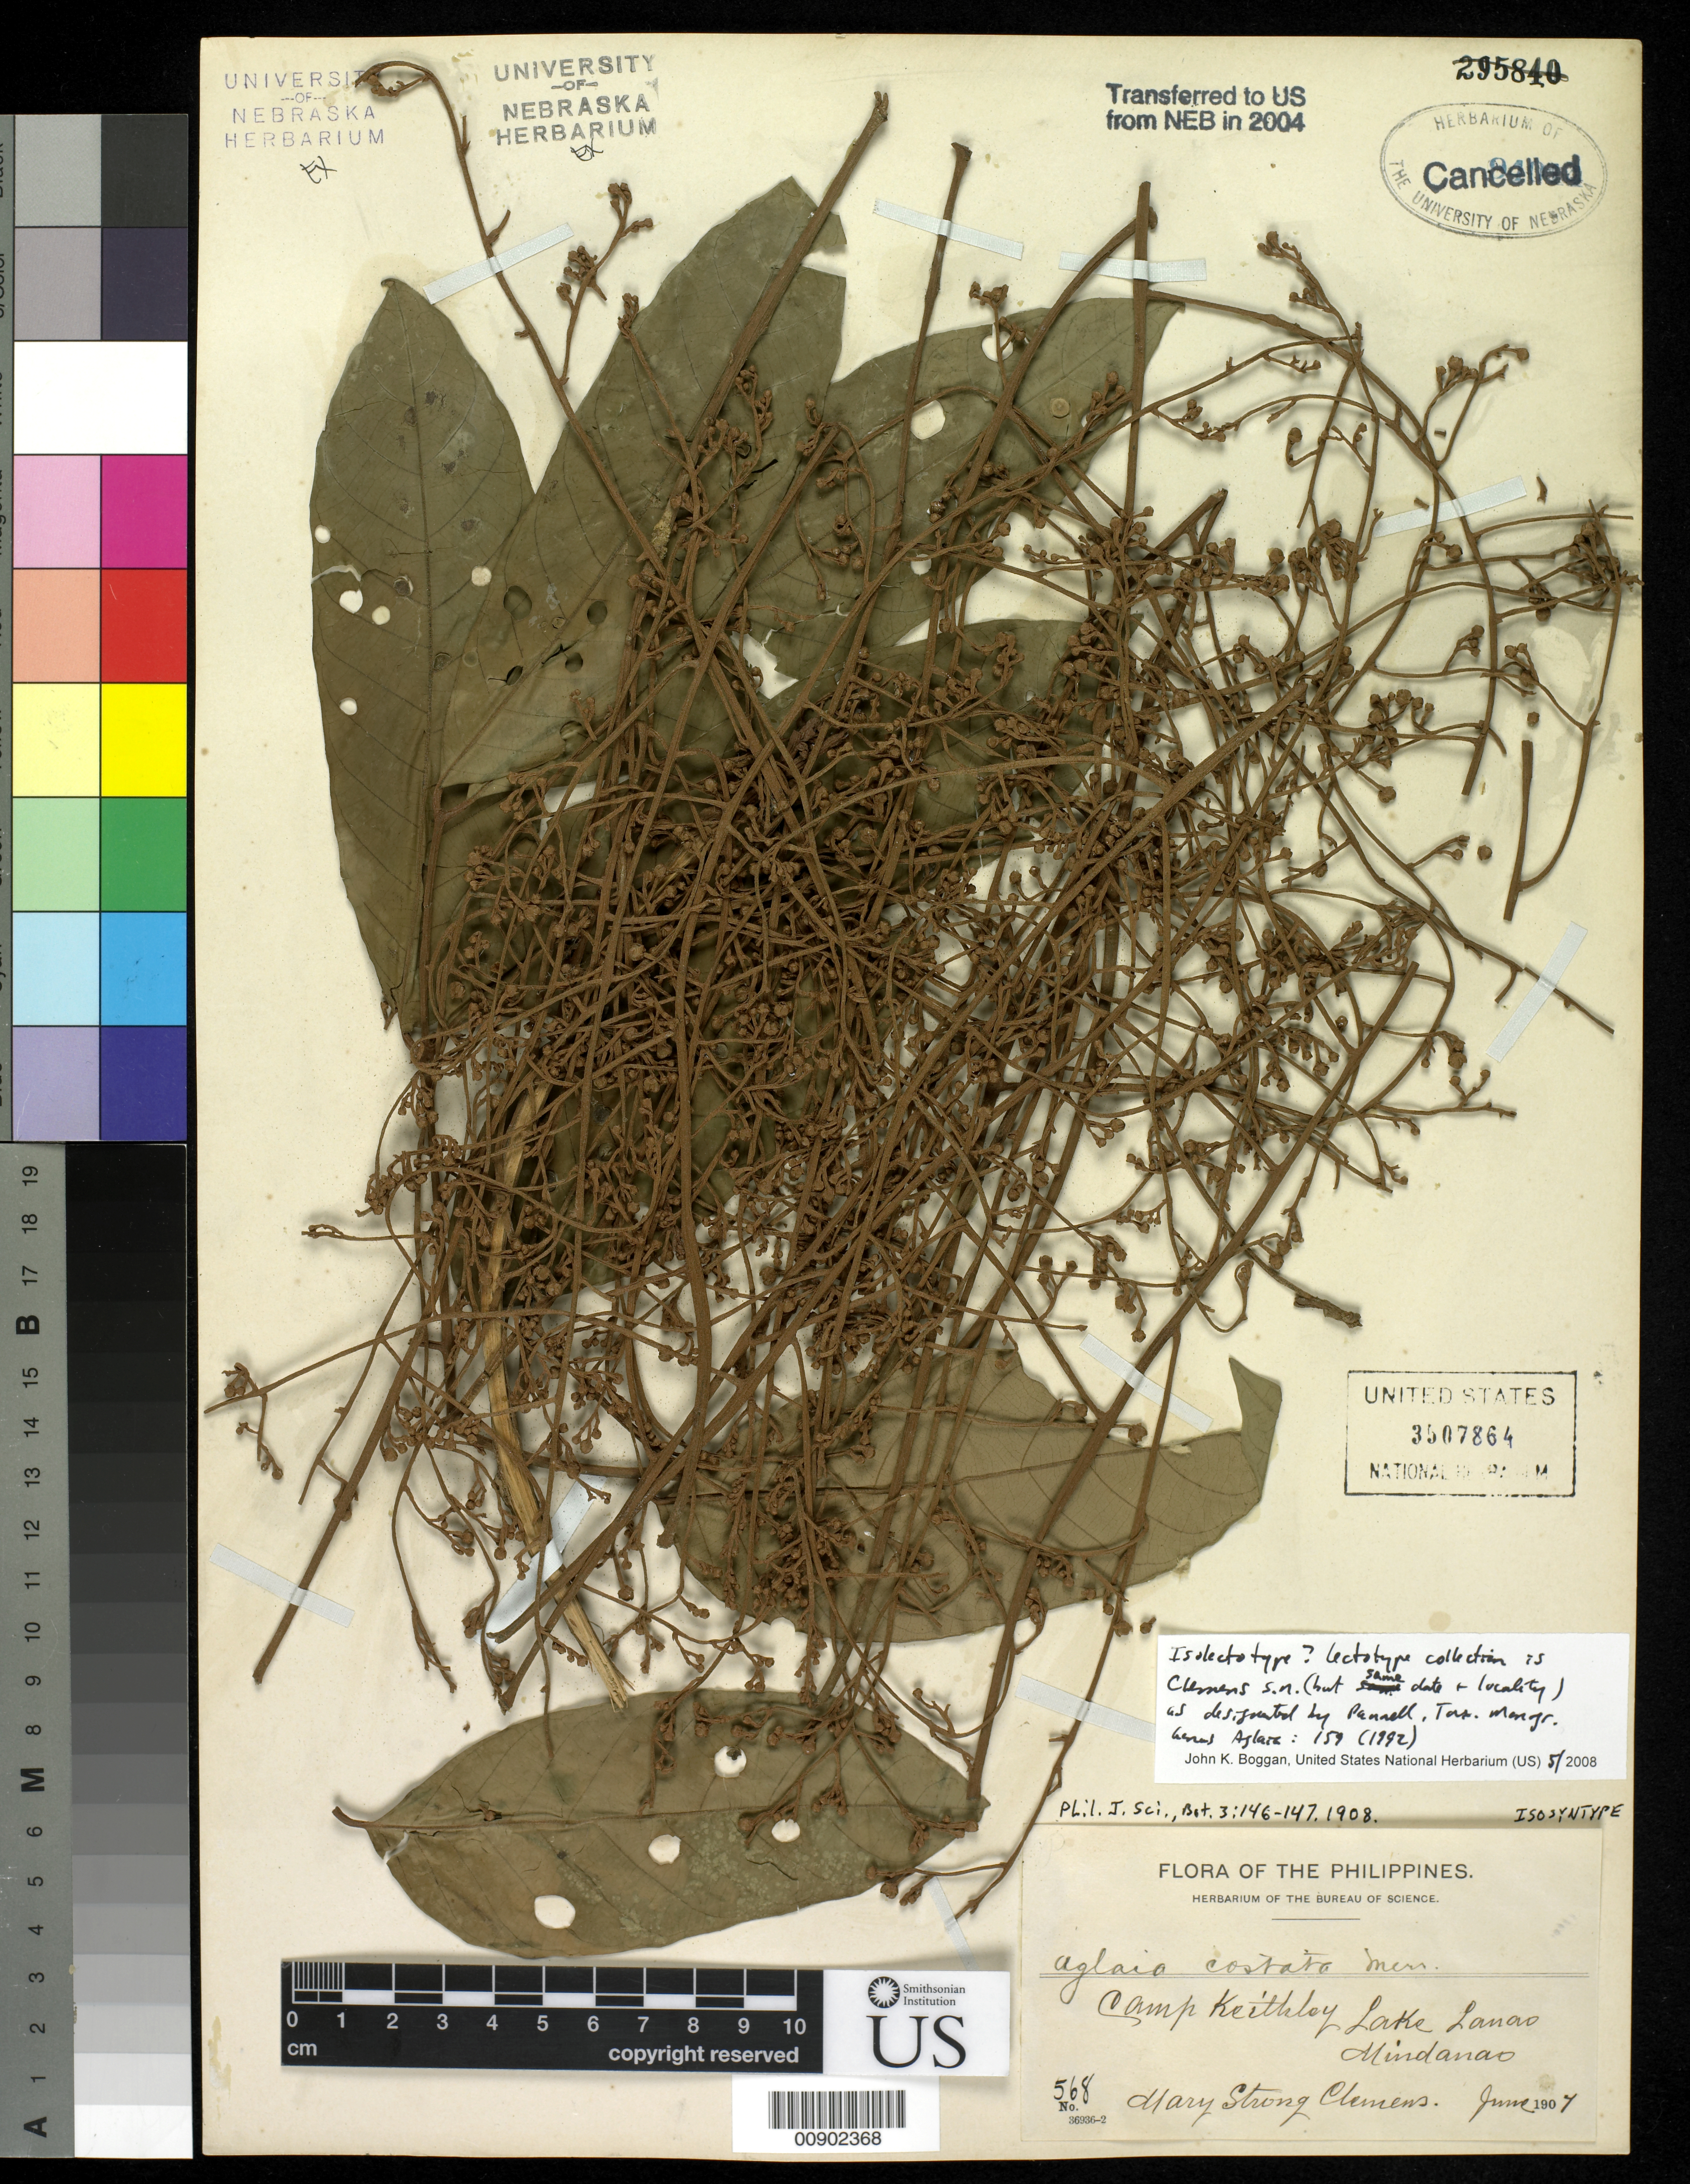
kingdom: Plantae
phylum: Tracheophyta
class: Magnoliopsida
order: Sapindales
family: Meliaceae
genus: Aglaia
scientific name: Aglaia costata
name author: Merr.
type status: Possible Isolectotype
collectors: M. S. Clemens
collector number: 568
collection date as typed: Jun 1907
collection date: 1907-06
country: Philippines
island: Mindanao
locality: Camp Keithley, Lake Lanao.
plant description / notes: Lectotype collection is Clemens s.n. (but same date & locality) as cited by Pannell.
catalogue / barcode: US 3507864